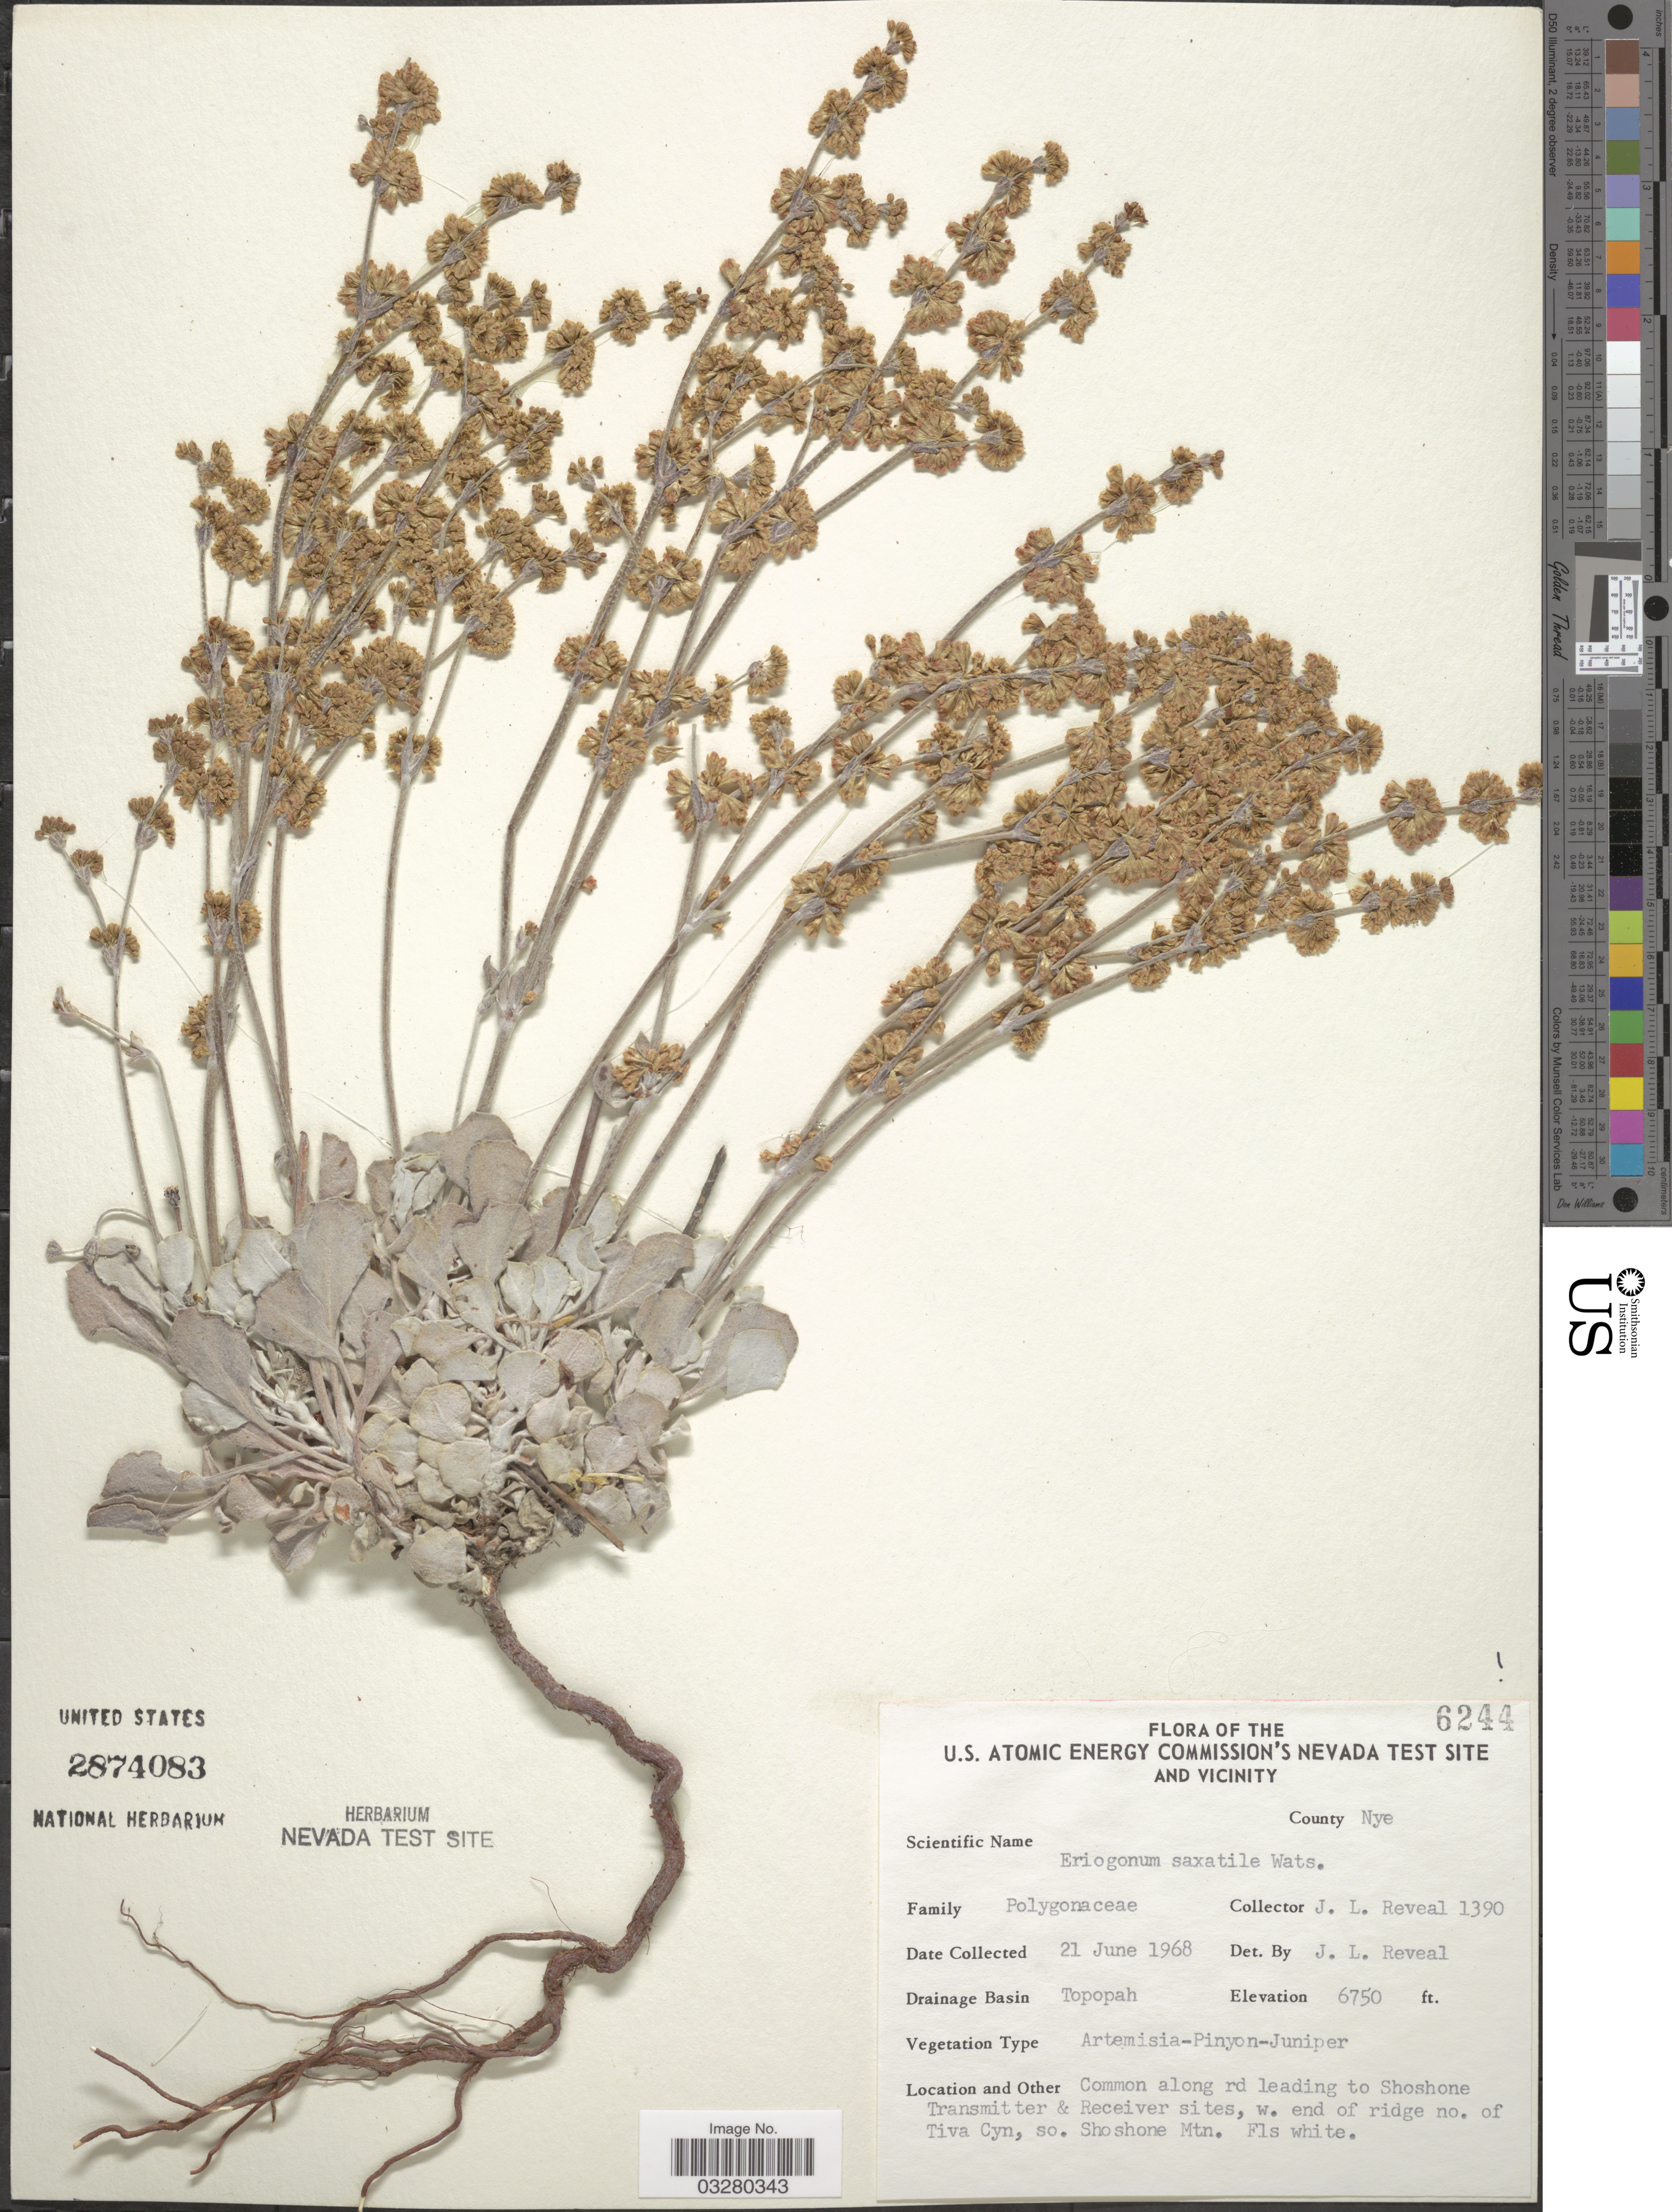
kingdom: Plantae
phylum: Tracheophyta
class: Magnoliopsida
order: Caryophyllales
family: Polygonaceae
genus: Eriogonum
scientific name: Eriogonum saxatile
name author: S. Watson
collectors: J. L. Reveal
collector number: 1390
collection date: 1968-06-21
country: United States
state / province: Nevada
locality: U.S. Atomic Energy Commission's Nevada Test Site and Vicinity. County Nye. Drainage Basin Topopah. Common along rd leading to Shoshone Transmitter & Receiver sites, w. end of ridge no. of Tiva Cyn, so. Shoshone Mtn.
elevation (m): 2057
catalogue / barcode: US 2874083